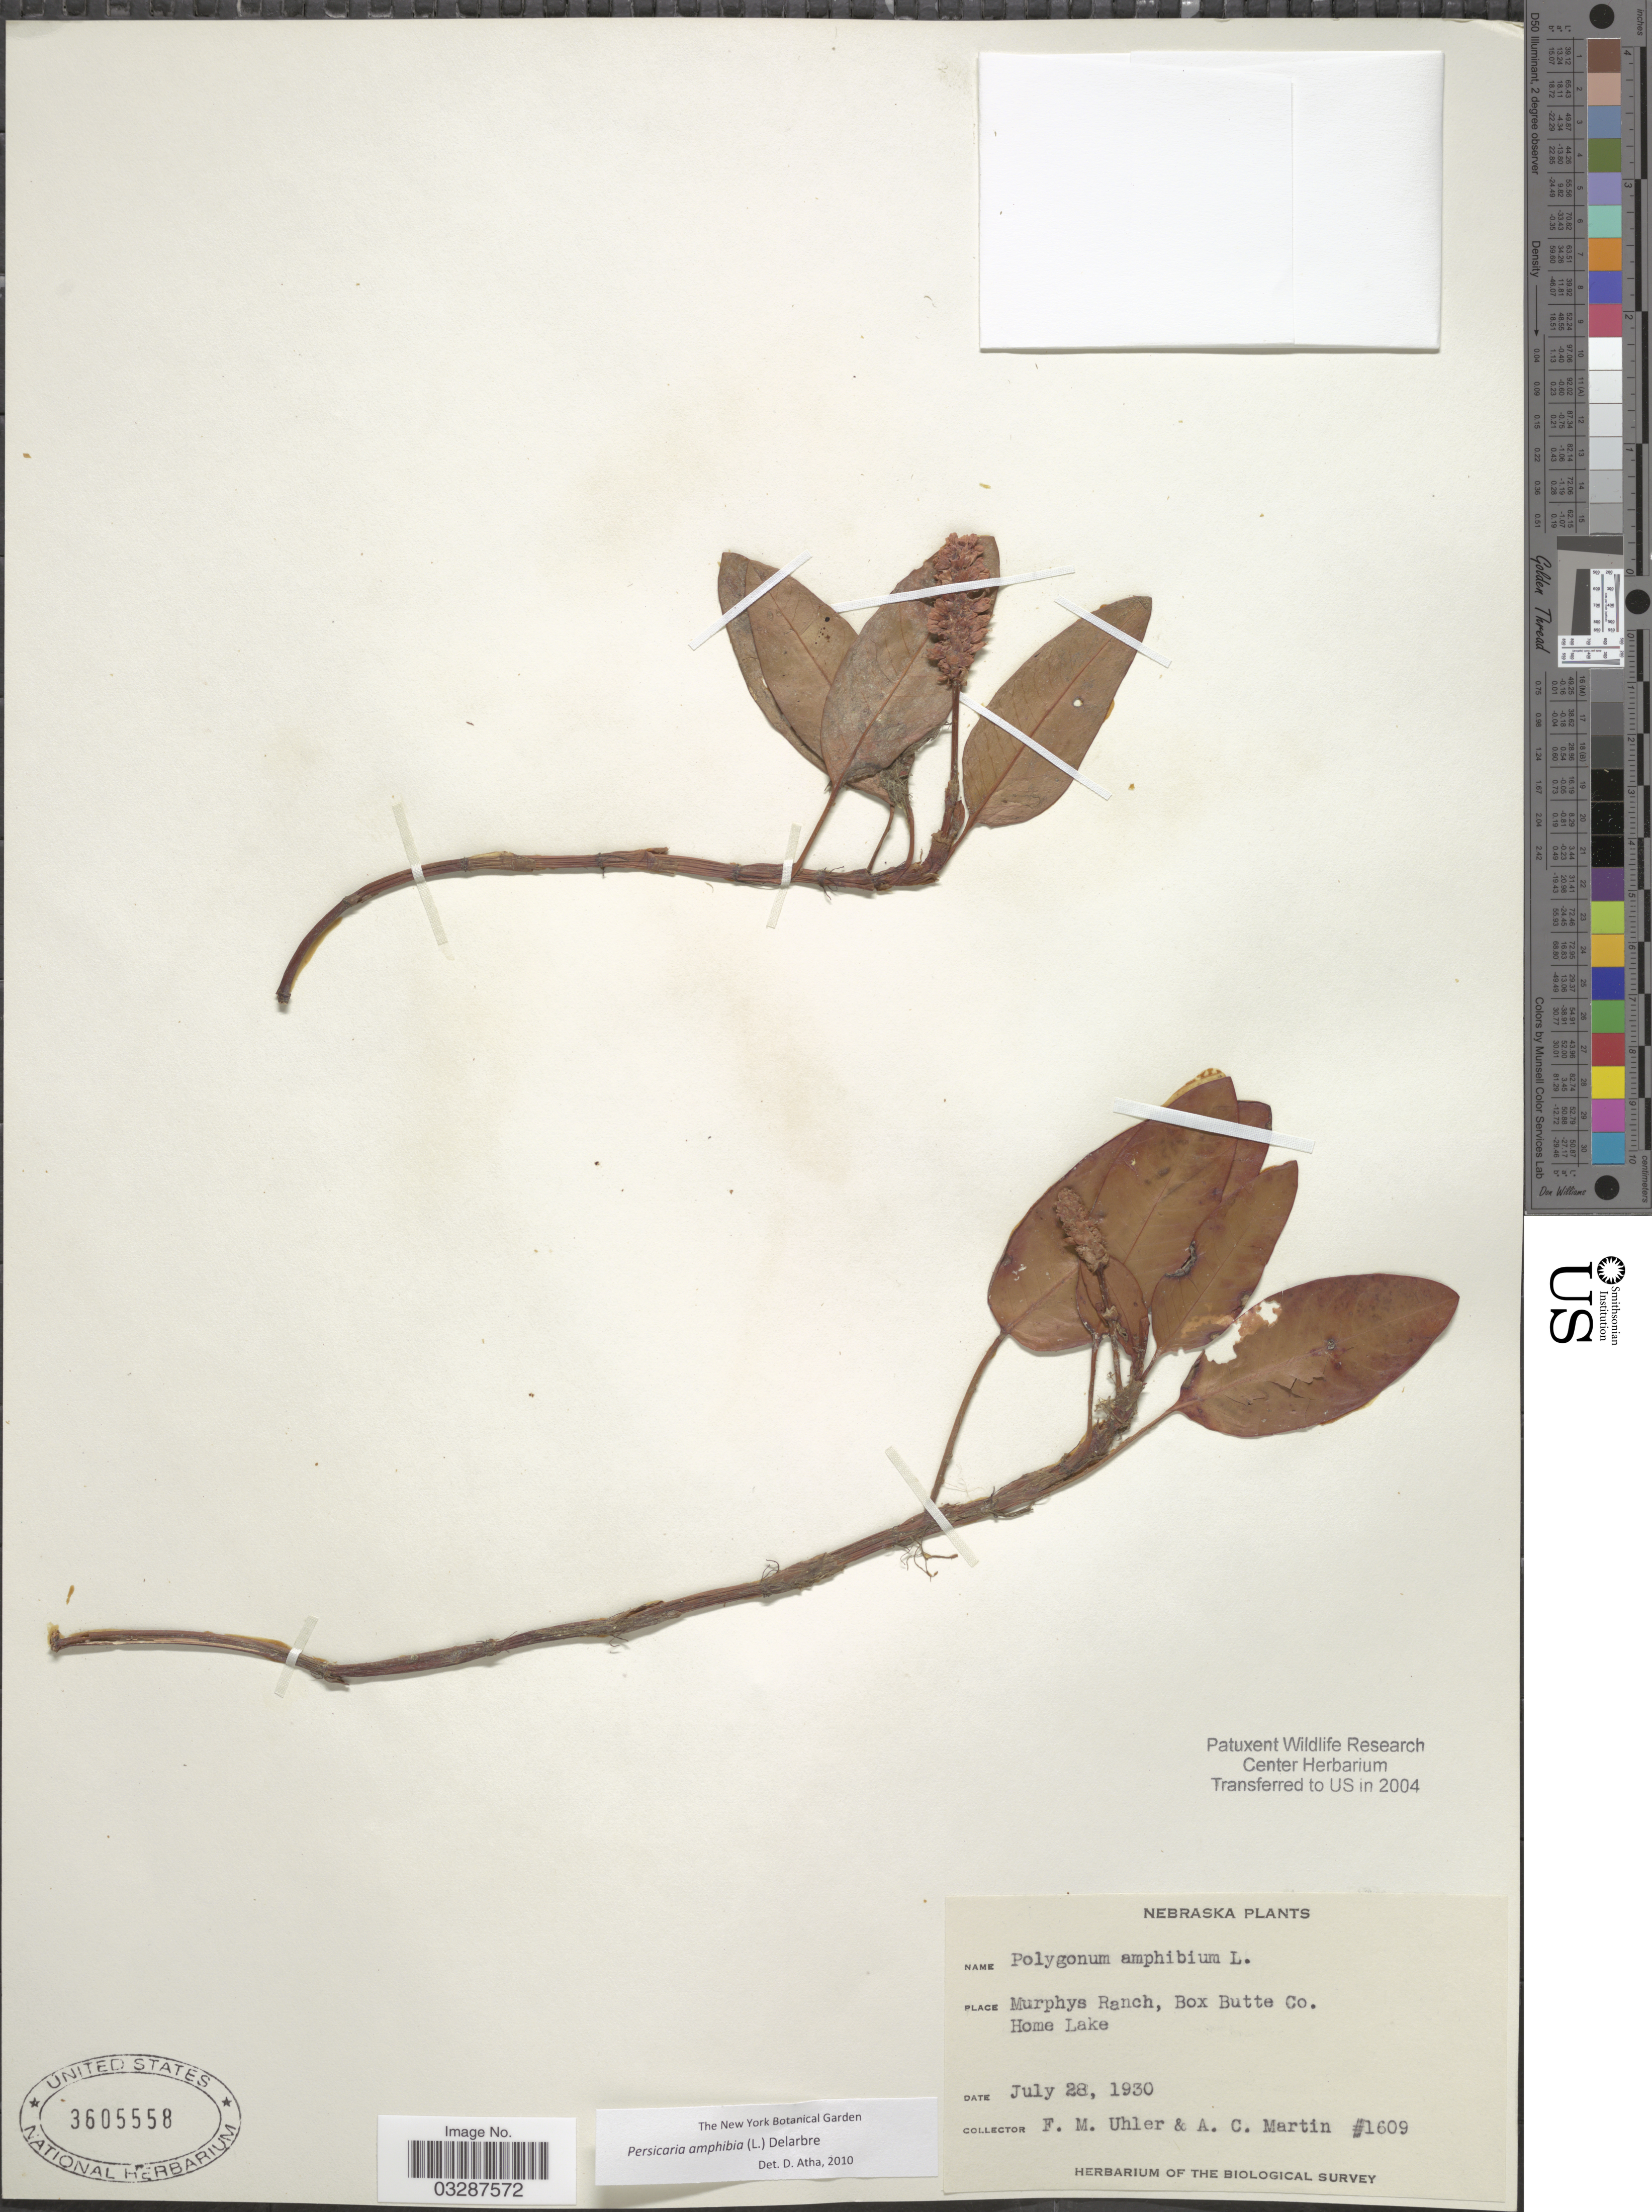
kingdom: Plantae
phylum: Tracheophyta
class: Magnoliopsida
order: Caryophyllales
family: Polygonaceae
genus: Persicaria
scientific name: Persicaria amphibia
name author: (L.) Delarbre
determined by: Atha, D. E.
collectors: F. M. Uhler & A. C. Martin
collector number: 1609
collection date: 1930-07-28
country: United States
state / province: Nebraska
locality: Murphys Ranch, Box Butte Co. Home Lake.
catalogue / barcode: US 3605558